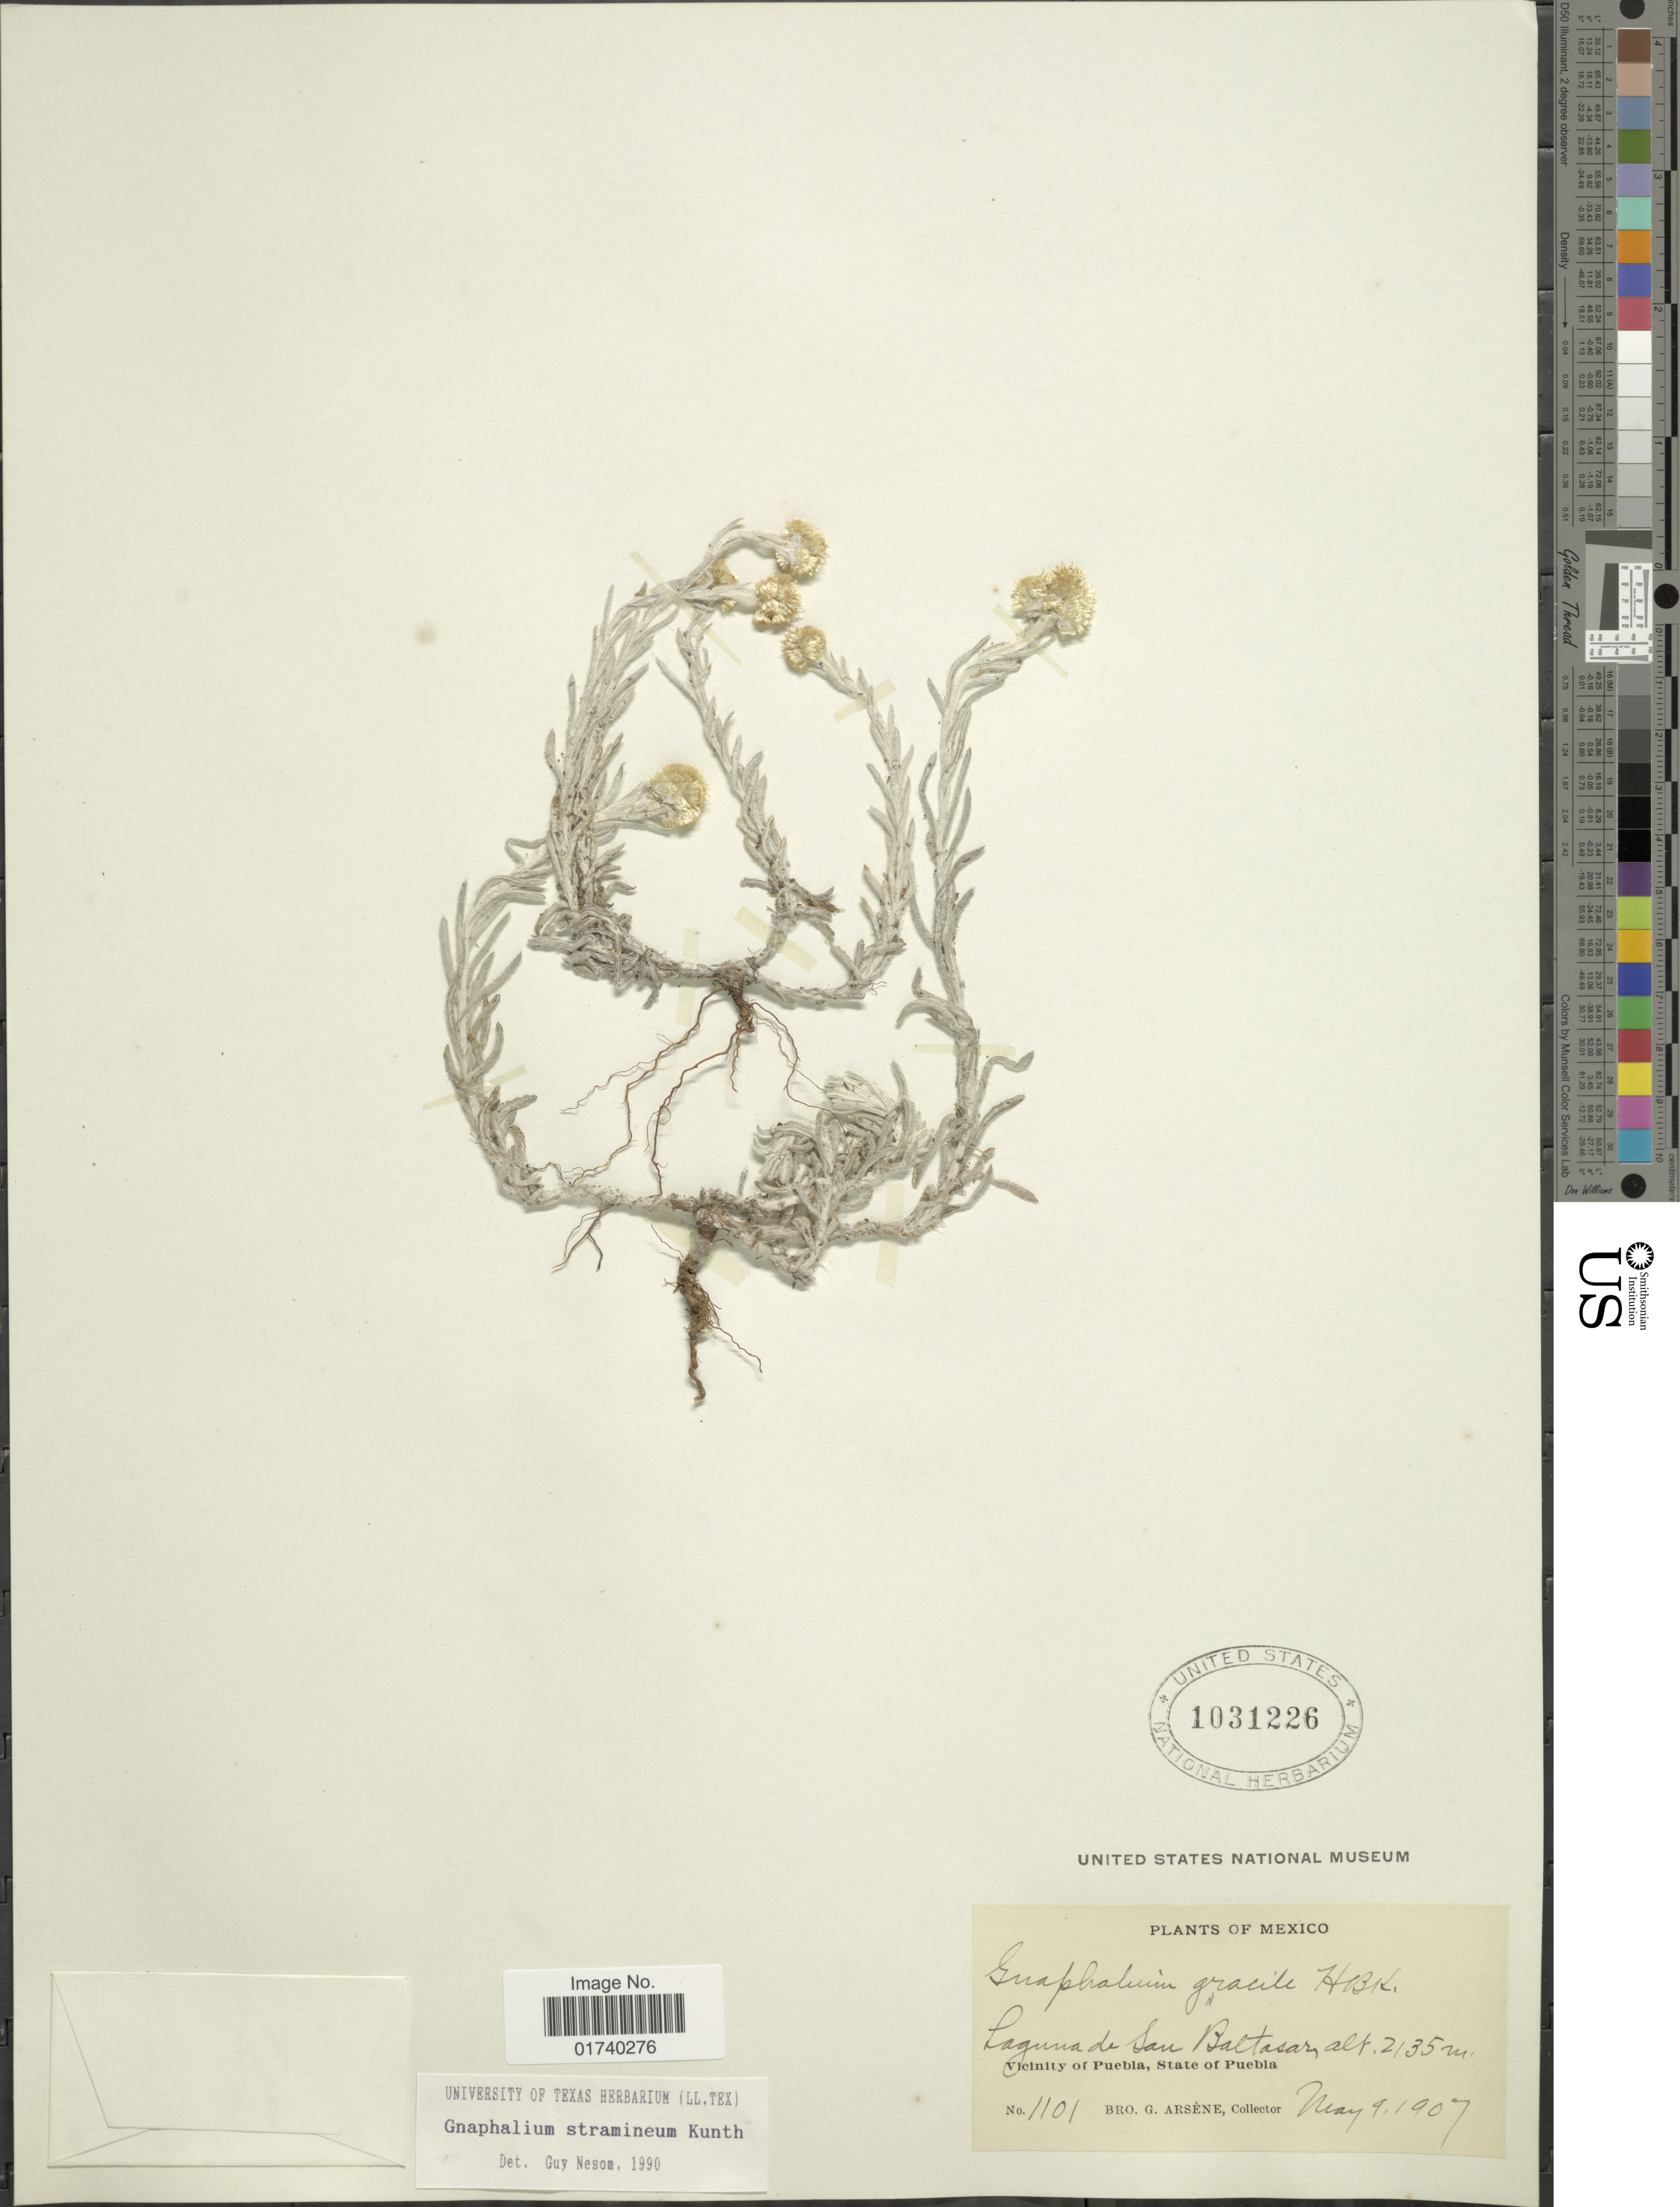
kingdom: Plantae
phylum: Tracheophyta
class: Magnoliopsida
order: Asterales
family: Asteraceae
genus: Pseudognaphalium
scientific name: Pseudognaphalium stramineum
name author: (Kunth) Anderb.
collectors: Bro. G. Arsène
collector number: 1101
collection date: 1907-05-09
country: Mexico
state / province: Puebla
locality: Laguna de San Baltasar, Vicinity of Puebla, State of Puebla.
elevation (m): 2135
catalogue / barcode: US 1031226